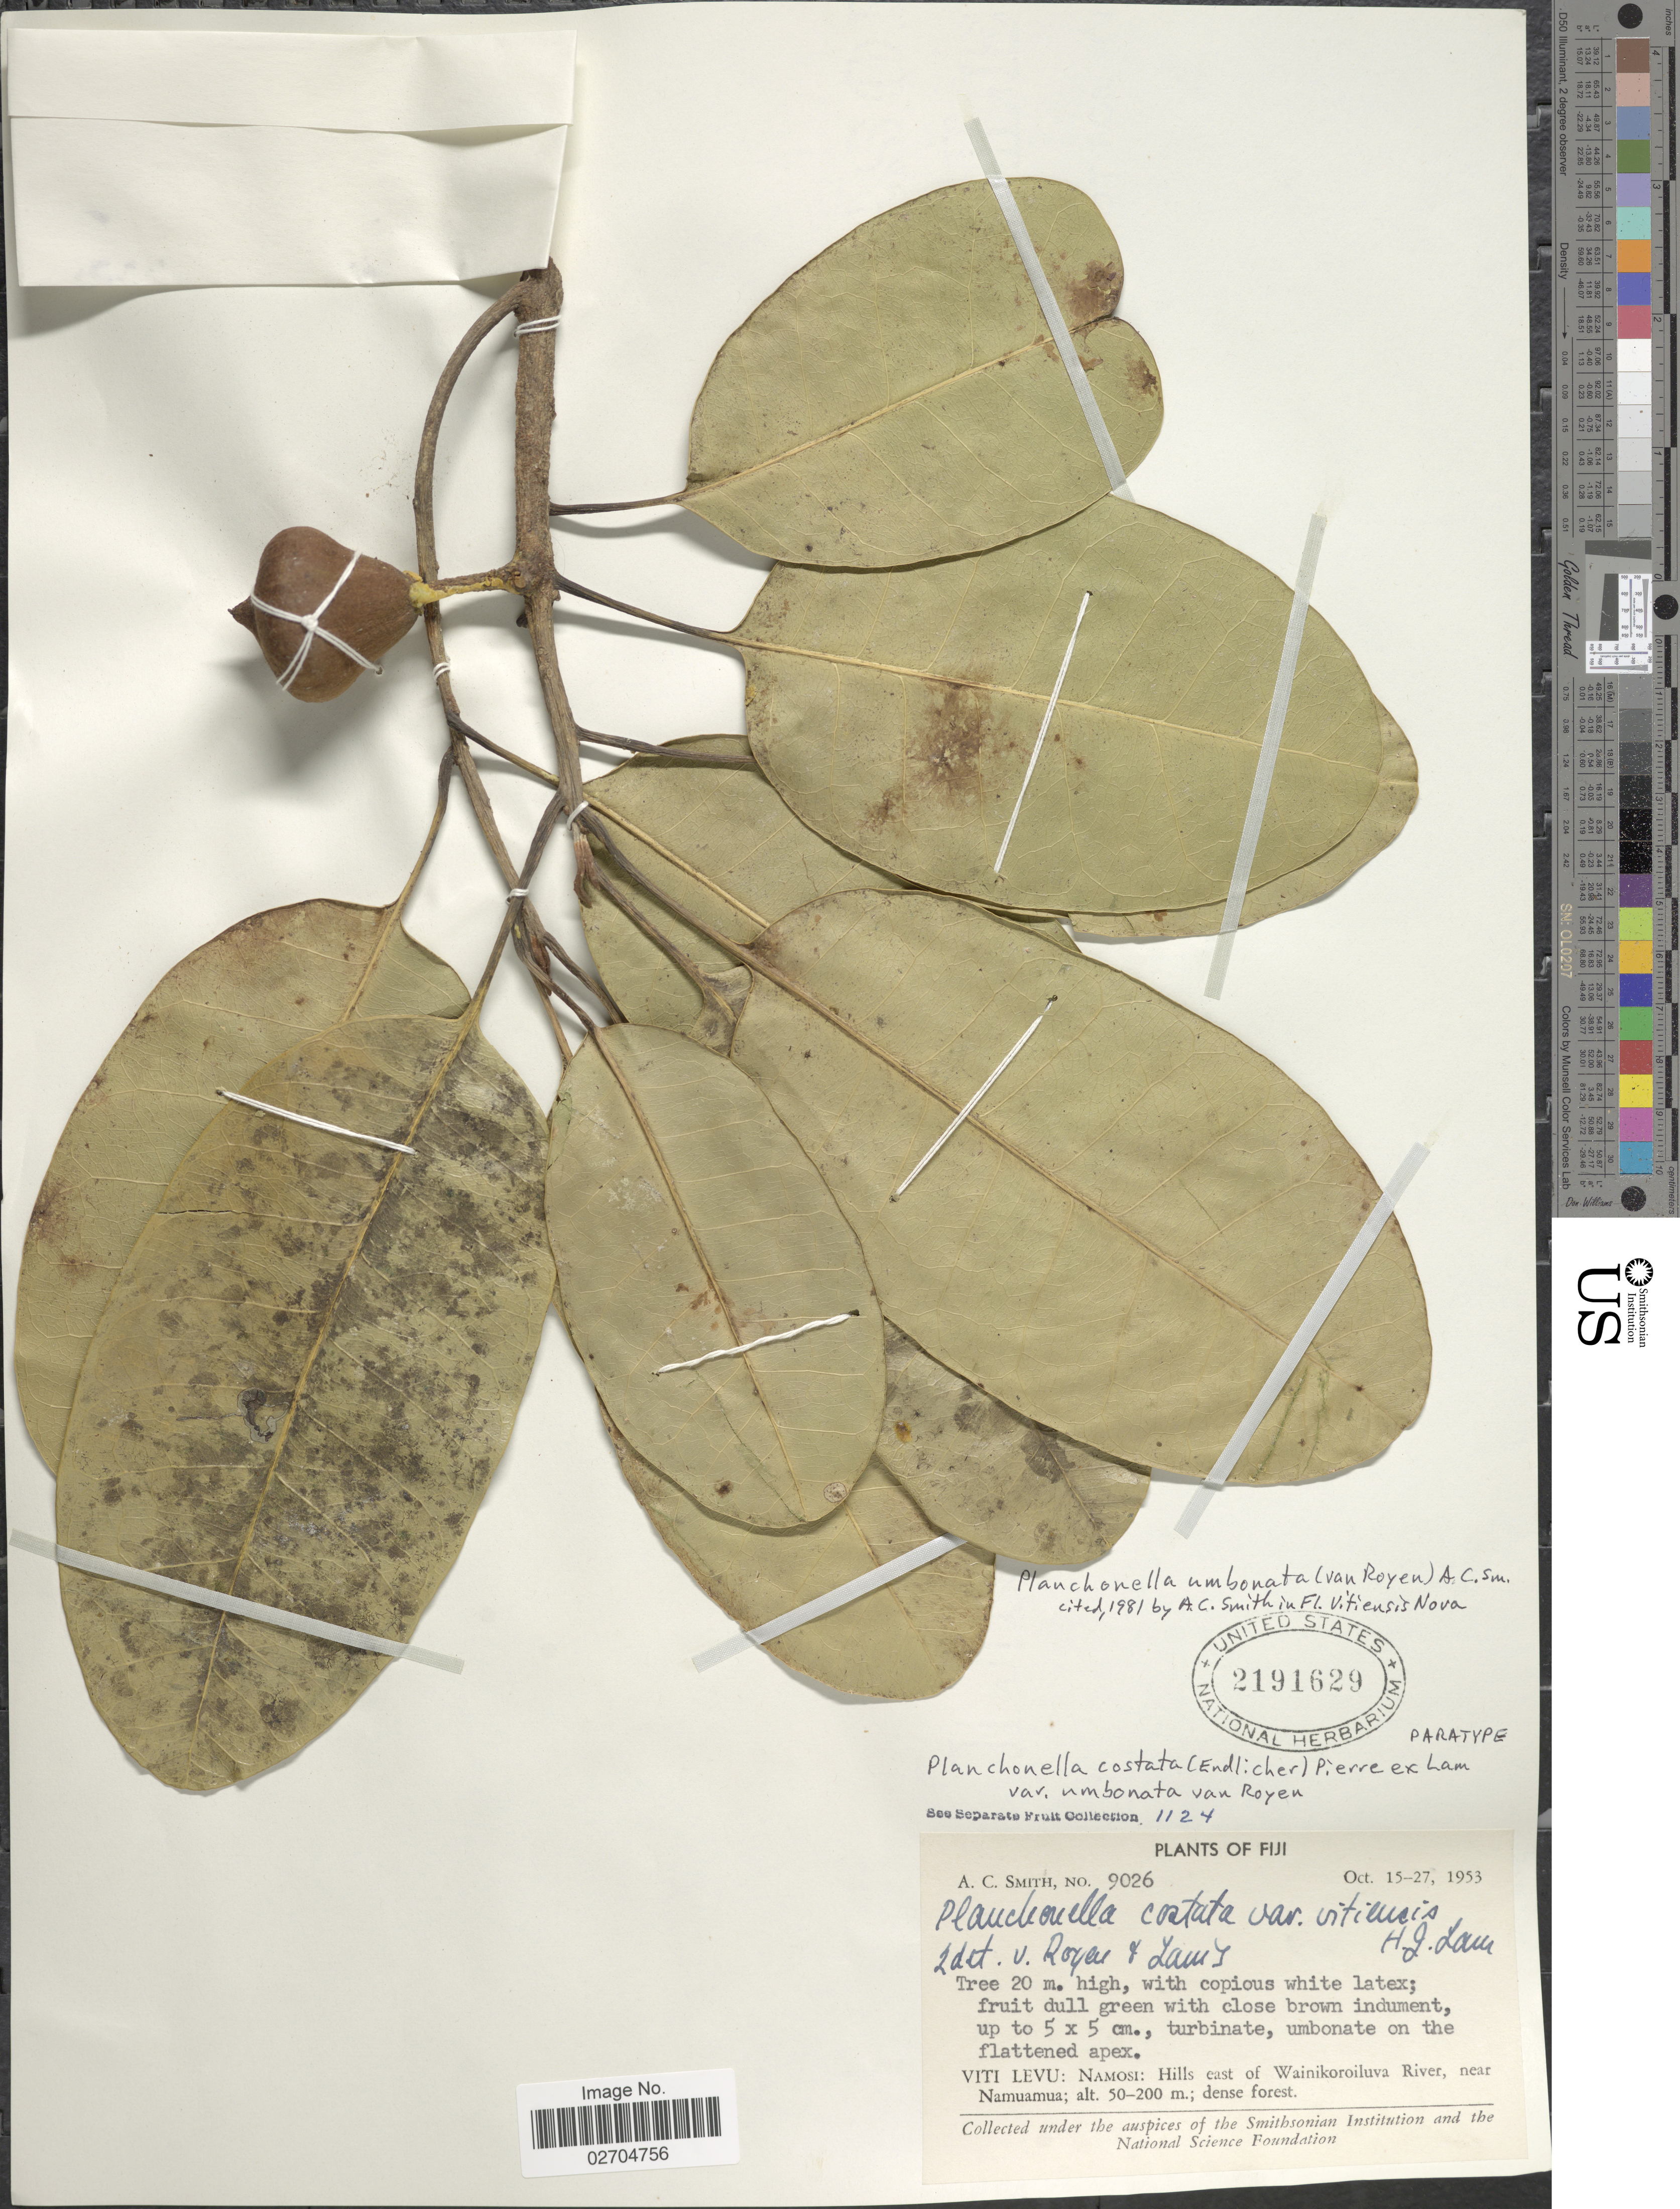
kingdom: Plantae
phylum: Tracheophyta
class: Magnoliopsida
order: Ericales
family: Sapotaceae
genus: Planchonella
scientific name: Planchonella umbonata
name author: (P. Royen) A.C. Sm.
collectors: A. C. Smith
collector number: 9026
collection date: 1953-10-15/1953-10-27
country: Fiji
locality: Viti Levu: Namosi: Hills east of Wainikoroiluva River, near Namuamua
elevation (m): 50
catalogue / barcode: US 2191629